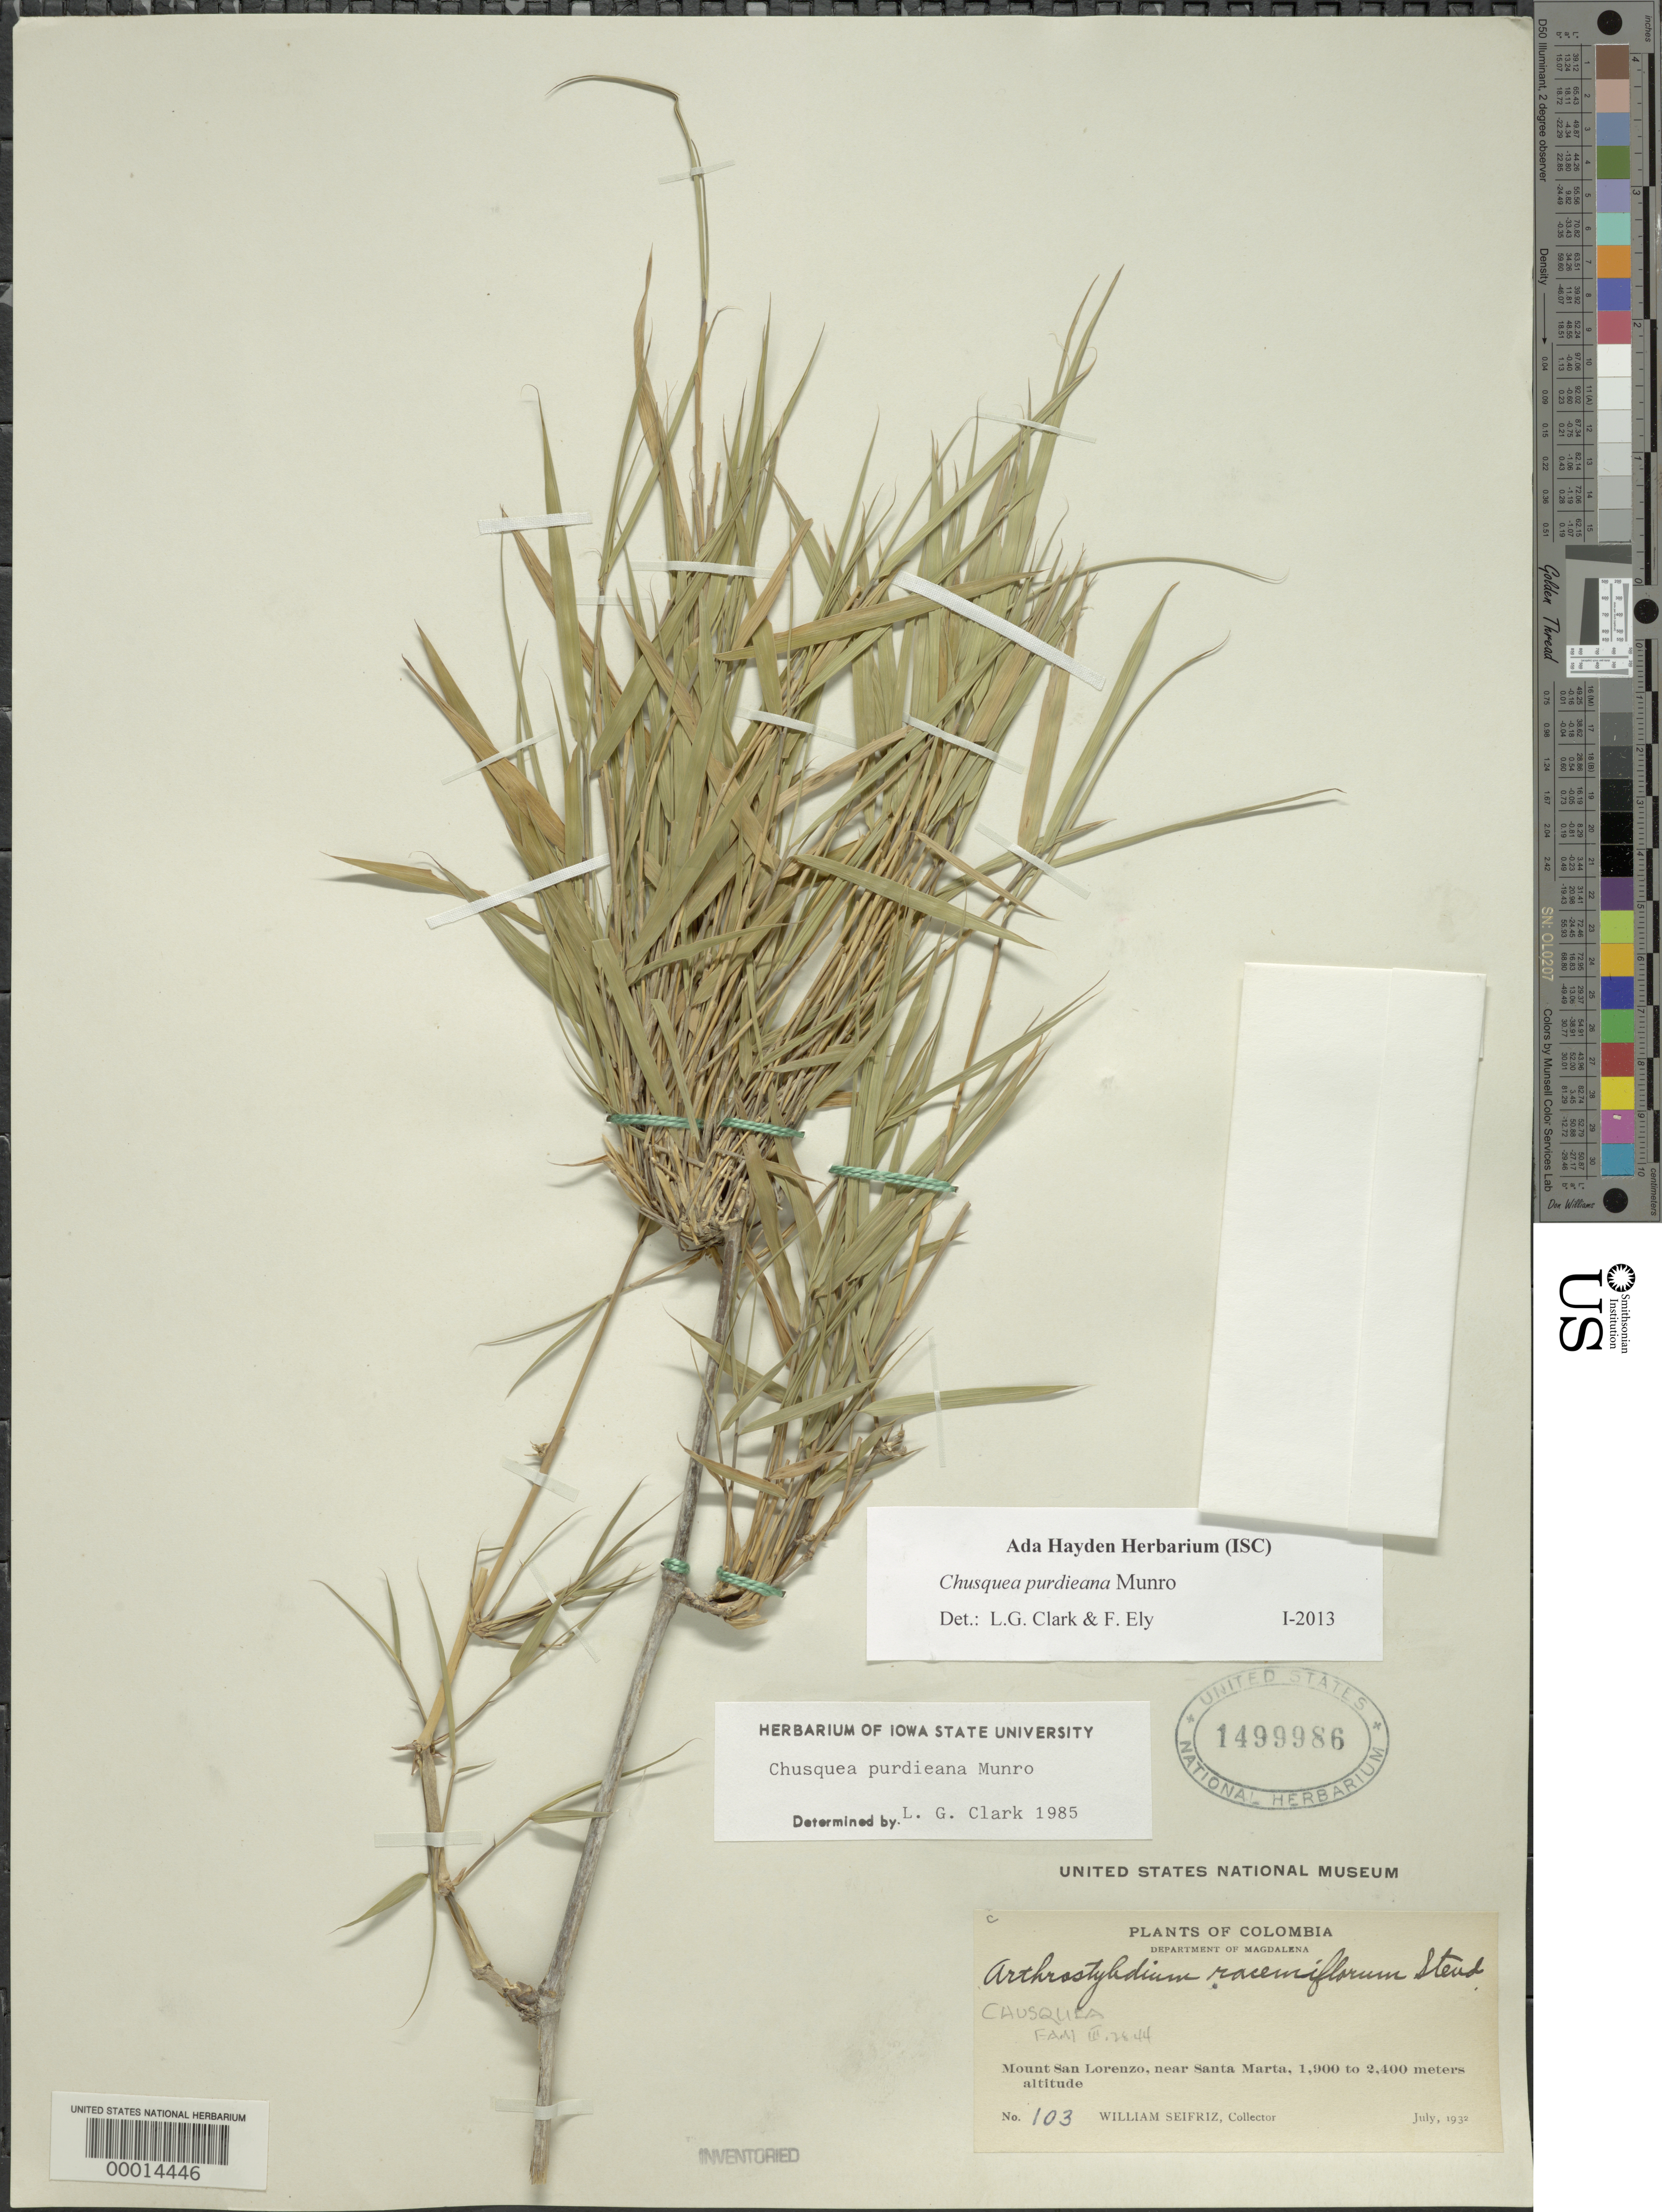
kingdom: Plantae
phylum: Tracheophyta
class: Liliopsida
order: Poales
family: Poaceae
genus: Chusquea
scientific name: Chusquea purdieana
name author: Munro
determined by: Clark, L. G.; Ely, F.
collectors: W. Seifriz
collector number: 103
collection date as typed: Jul 1932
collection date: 1932-07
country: Colombia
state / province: Magdalena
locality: Santa Marta, mount San Lorenzo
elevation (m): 1900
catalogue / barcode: US 1499986